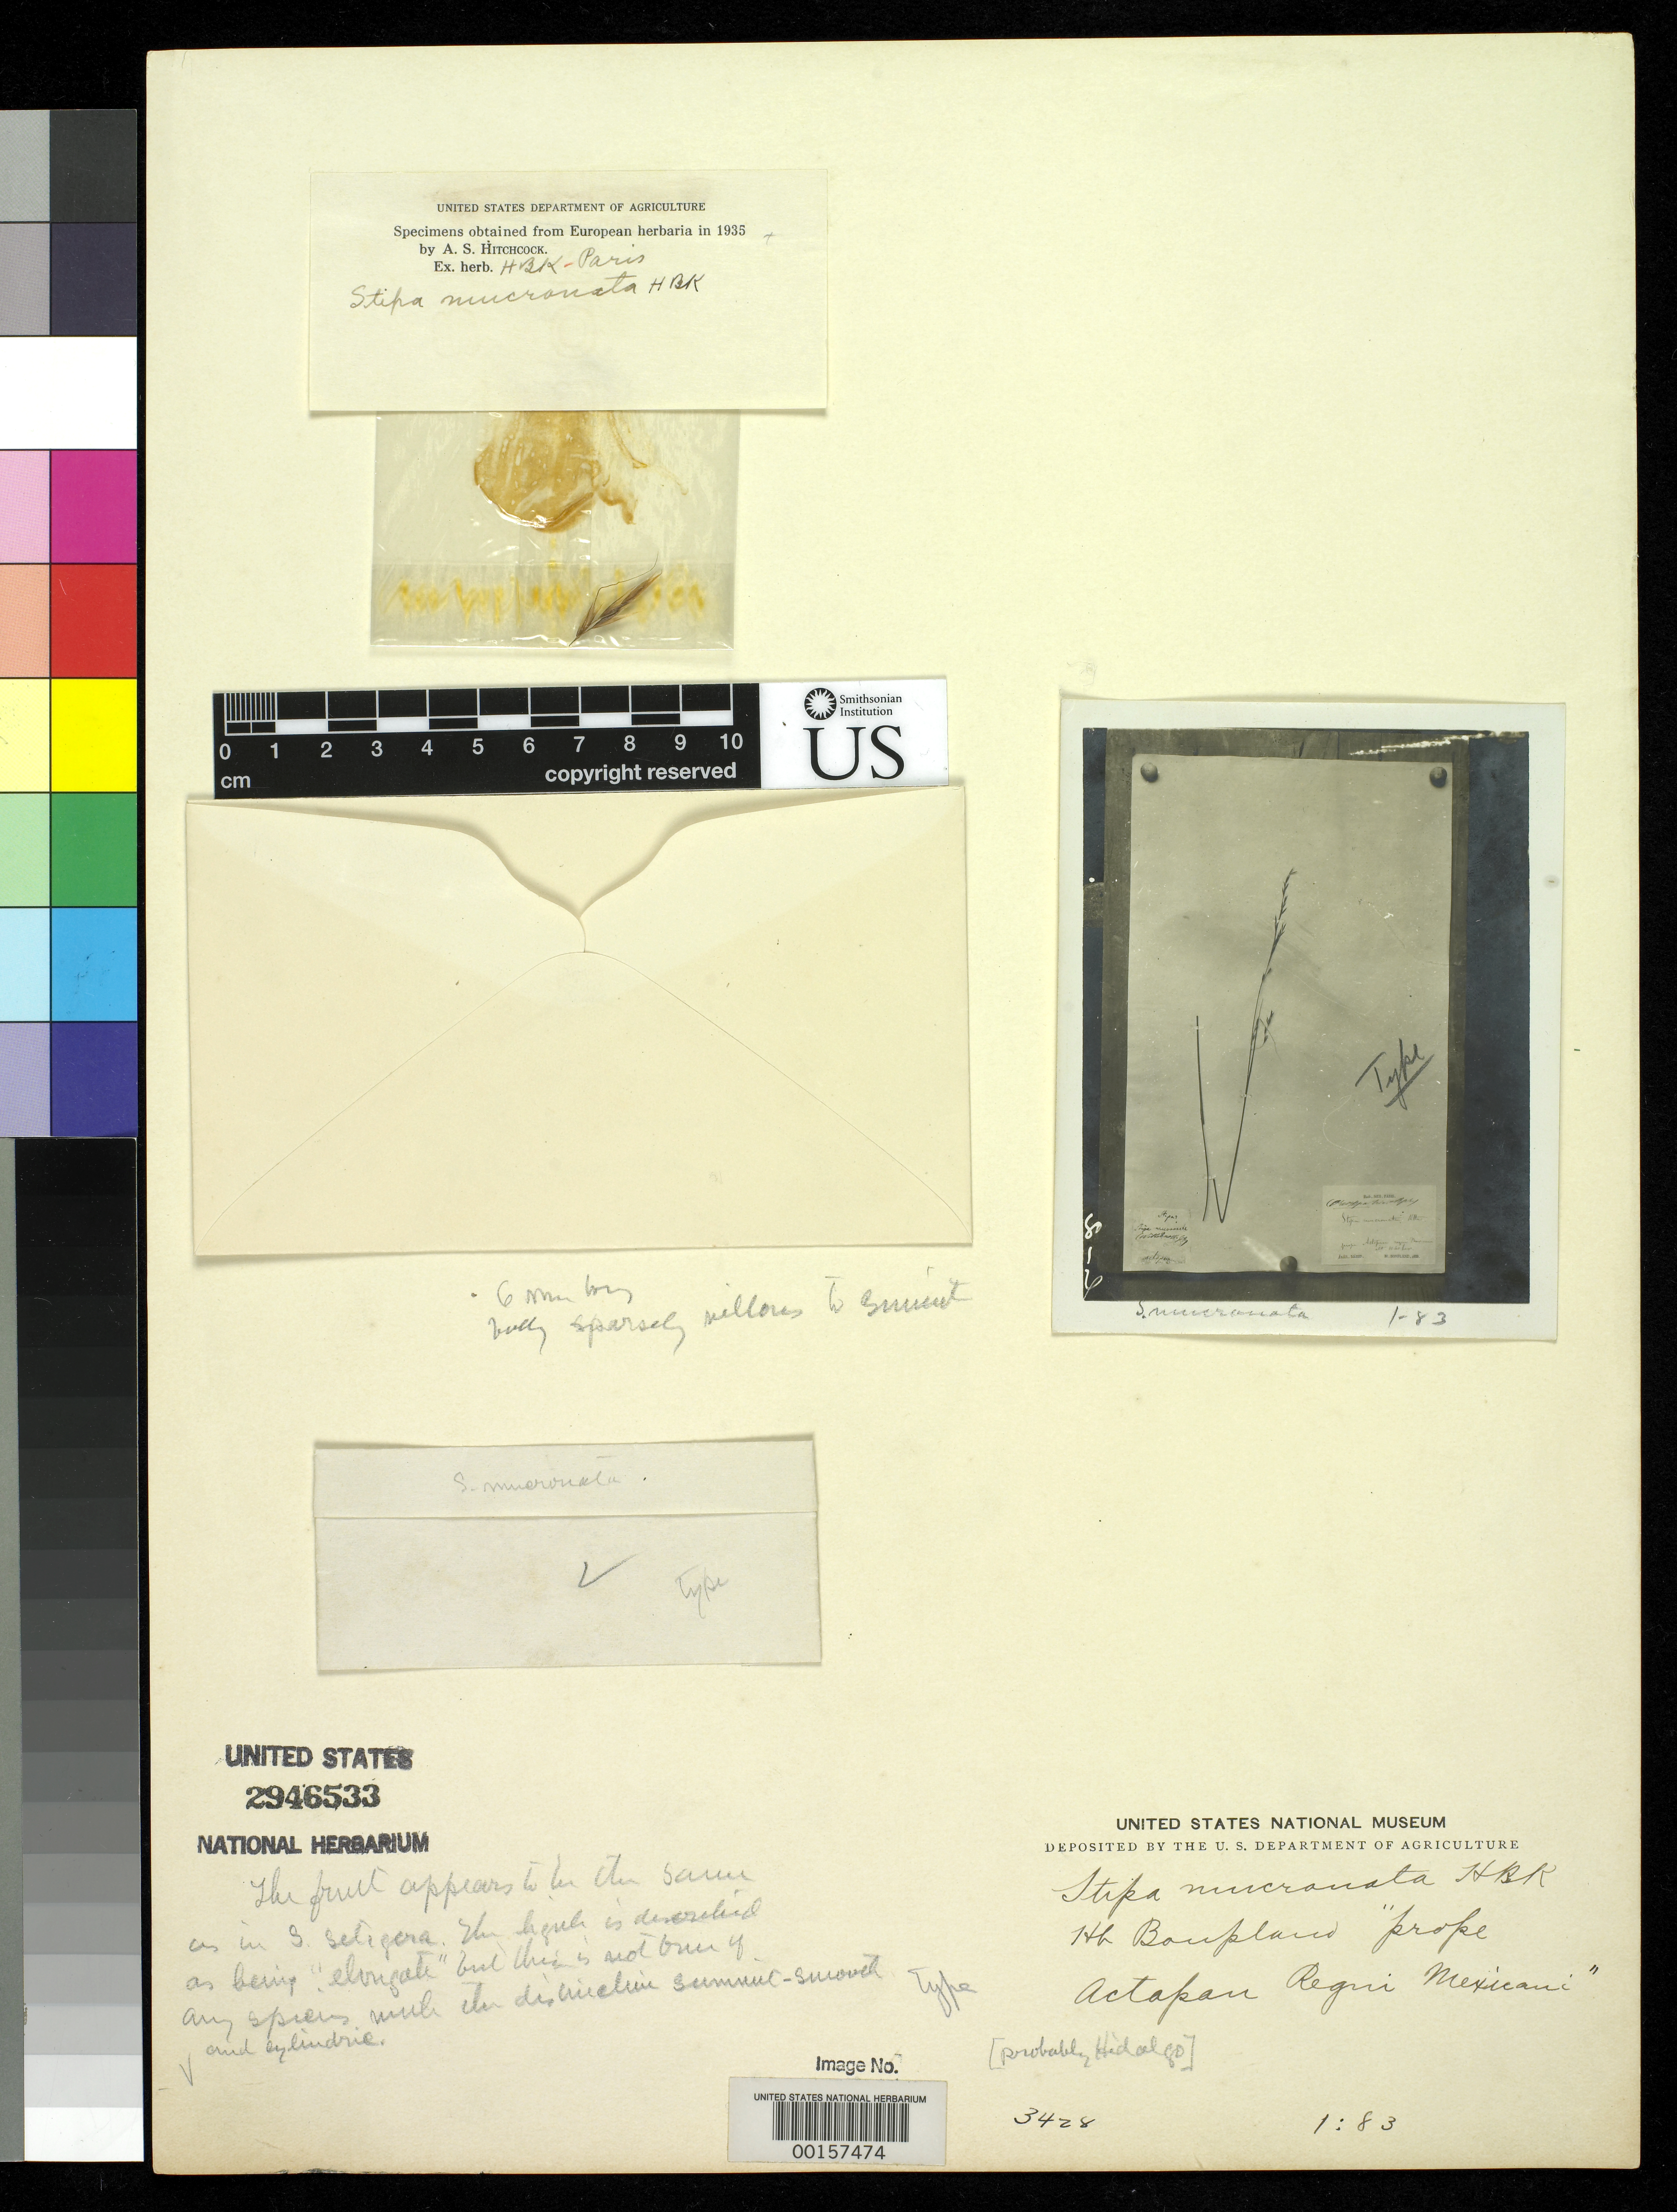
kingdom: Plantae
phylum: Tracheophyta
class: Liliopsida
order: Poales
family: Poaceae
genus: Stipa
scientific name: Stipa mucronata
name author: Kunth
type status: Isolectotype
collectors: A. J. A. Bonpland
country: Mexico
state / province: Hidalgo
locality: Prope Actopan Regni Mexicani.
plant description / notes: Sheet mounted with photograph & fragment of type ex herb. Bonpland (P).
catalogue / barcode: US 2946533